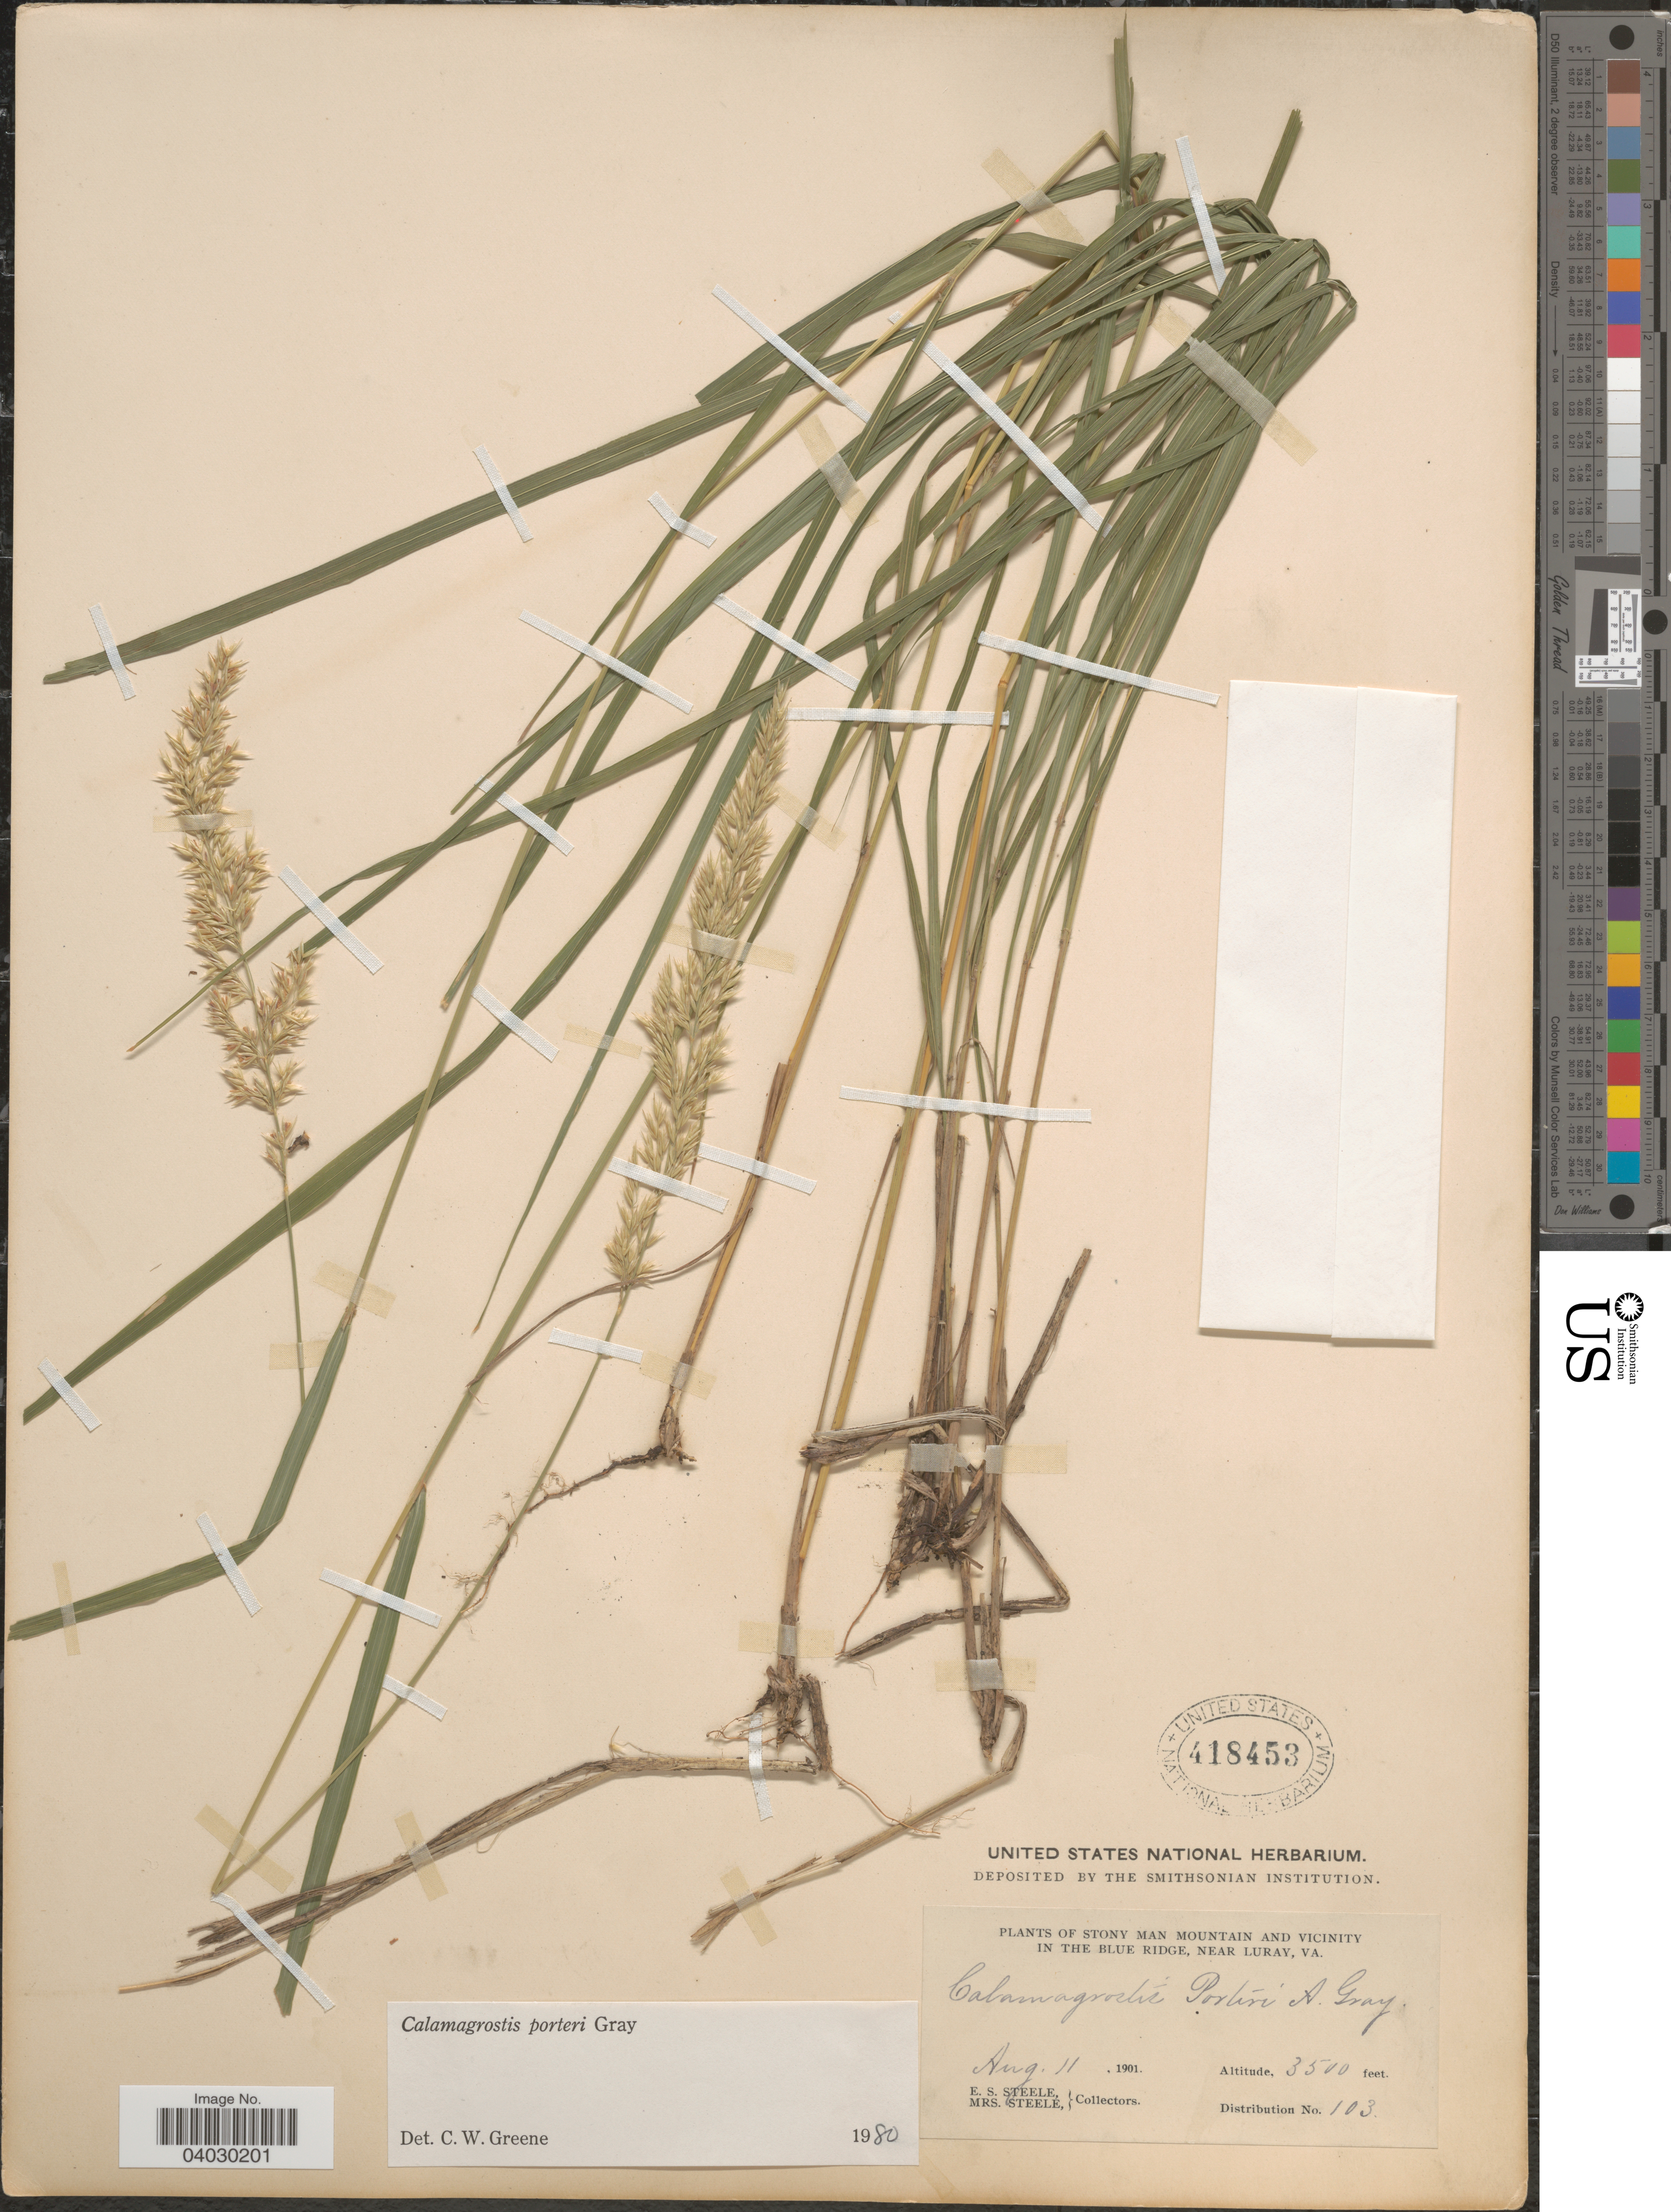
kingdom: Plantae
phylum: Tracheophyta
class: Liliopsida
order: Poales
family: Poaceae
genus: Calamagrostis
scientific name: Calamagrostis porteri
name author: A. Gray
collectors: E. Steele & Mrs. E. S. Steele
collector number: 103 ?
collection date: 1901-08-11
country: United States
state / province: Virginia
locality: Stony Man Mountain and Vicinity in the Blue Ridge, near Luray.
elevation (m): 1067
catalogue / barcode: US 418453